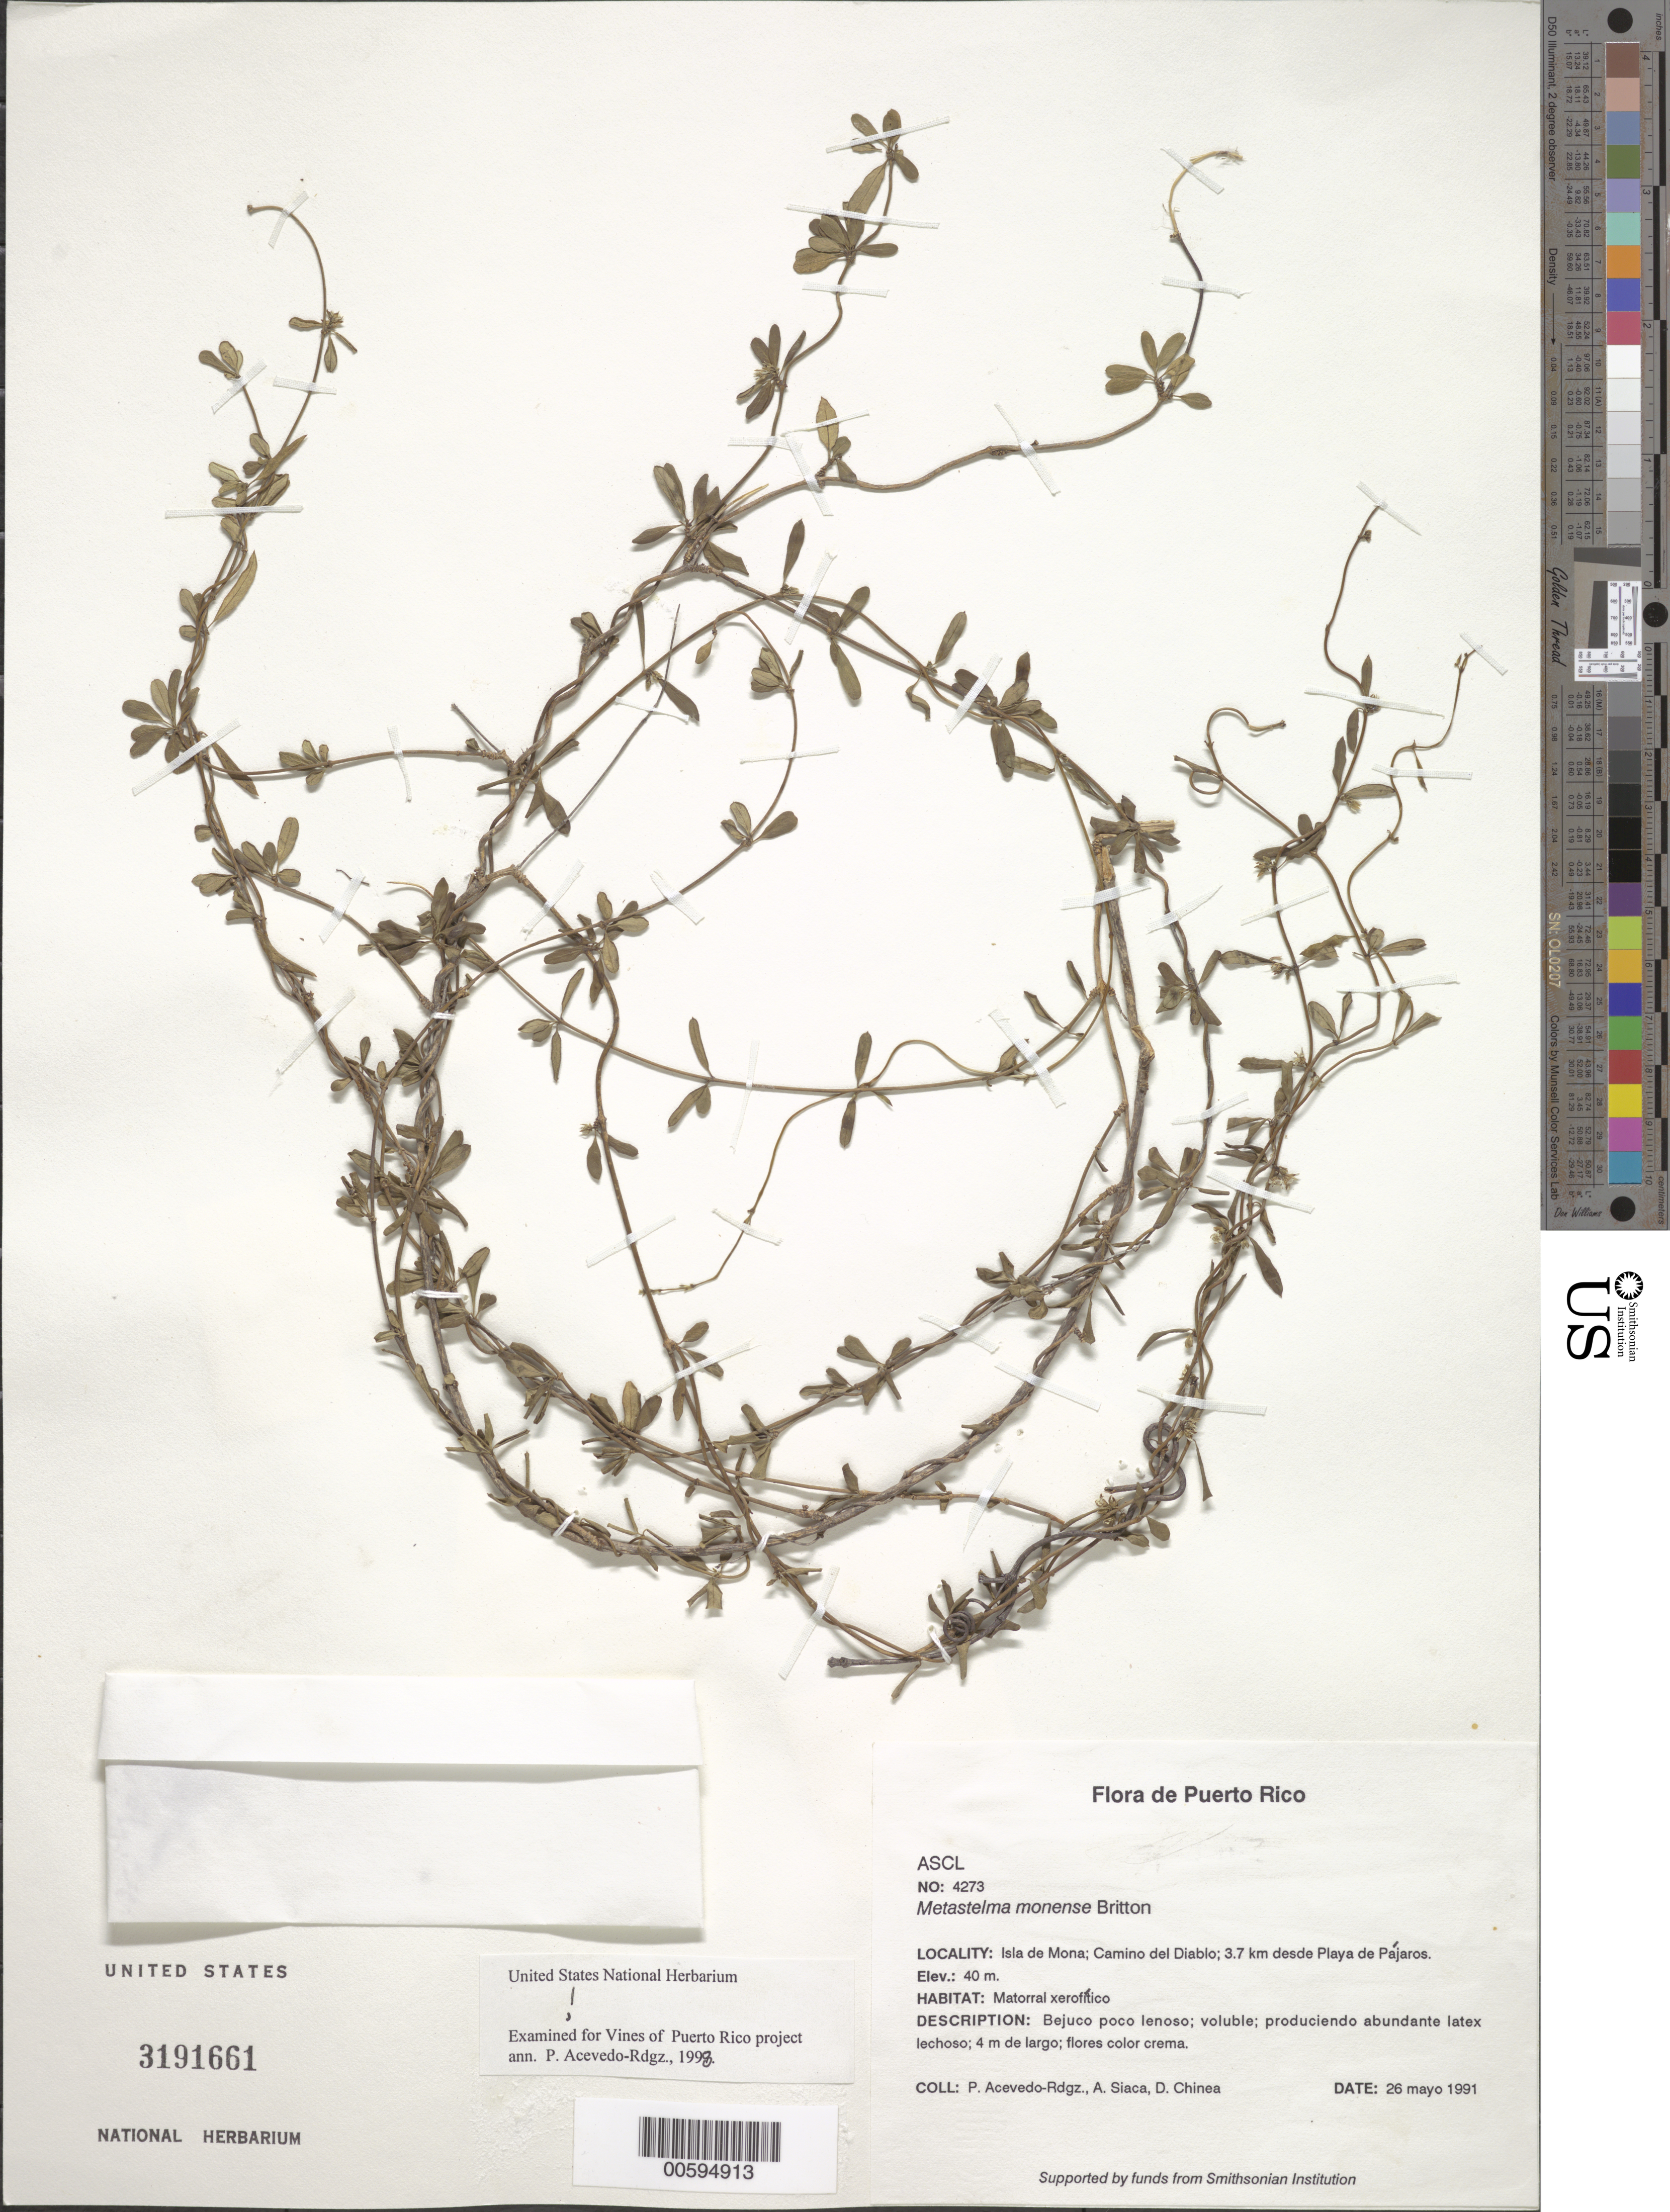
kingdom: Plantae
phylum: Tracheophyta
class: Magnoliopsida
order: Gentianales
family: Apocynaceae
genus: Metastelma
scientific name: Metastelma monense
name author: Britton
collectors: P. Acevedo-Rodr.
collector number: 4273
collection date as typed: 26 May 1991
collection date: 1991-05-26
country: Puerto Rico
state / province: Mayaguëz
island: Mona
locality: Isla de Mona; Camino del Diablo; 3.7 km desde Playa de Pájaros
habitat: Matorral xerofítico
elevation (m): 40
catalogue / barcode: US 3191661